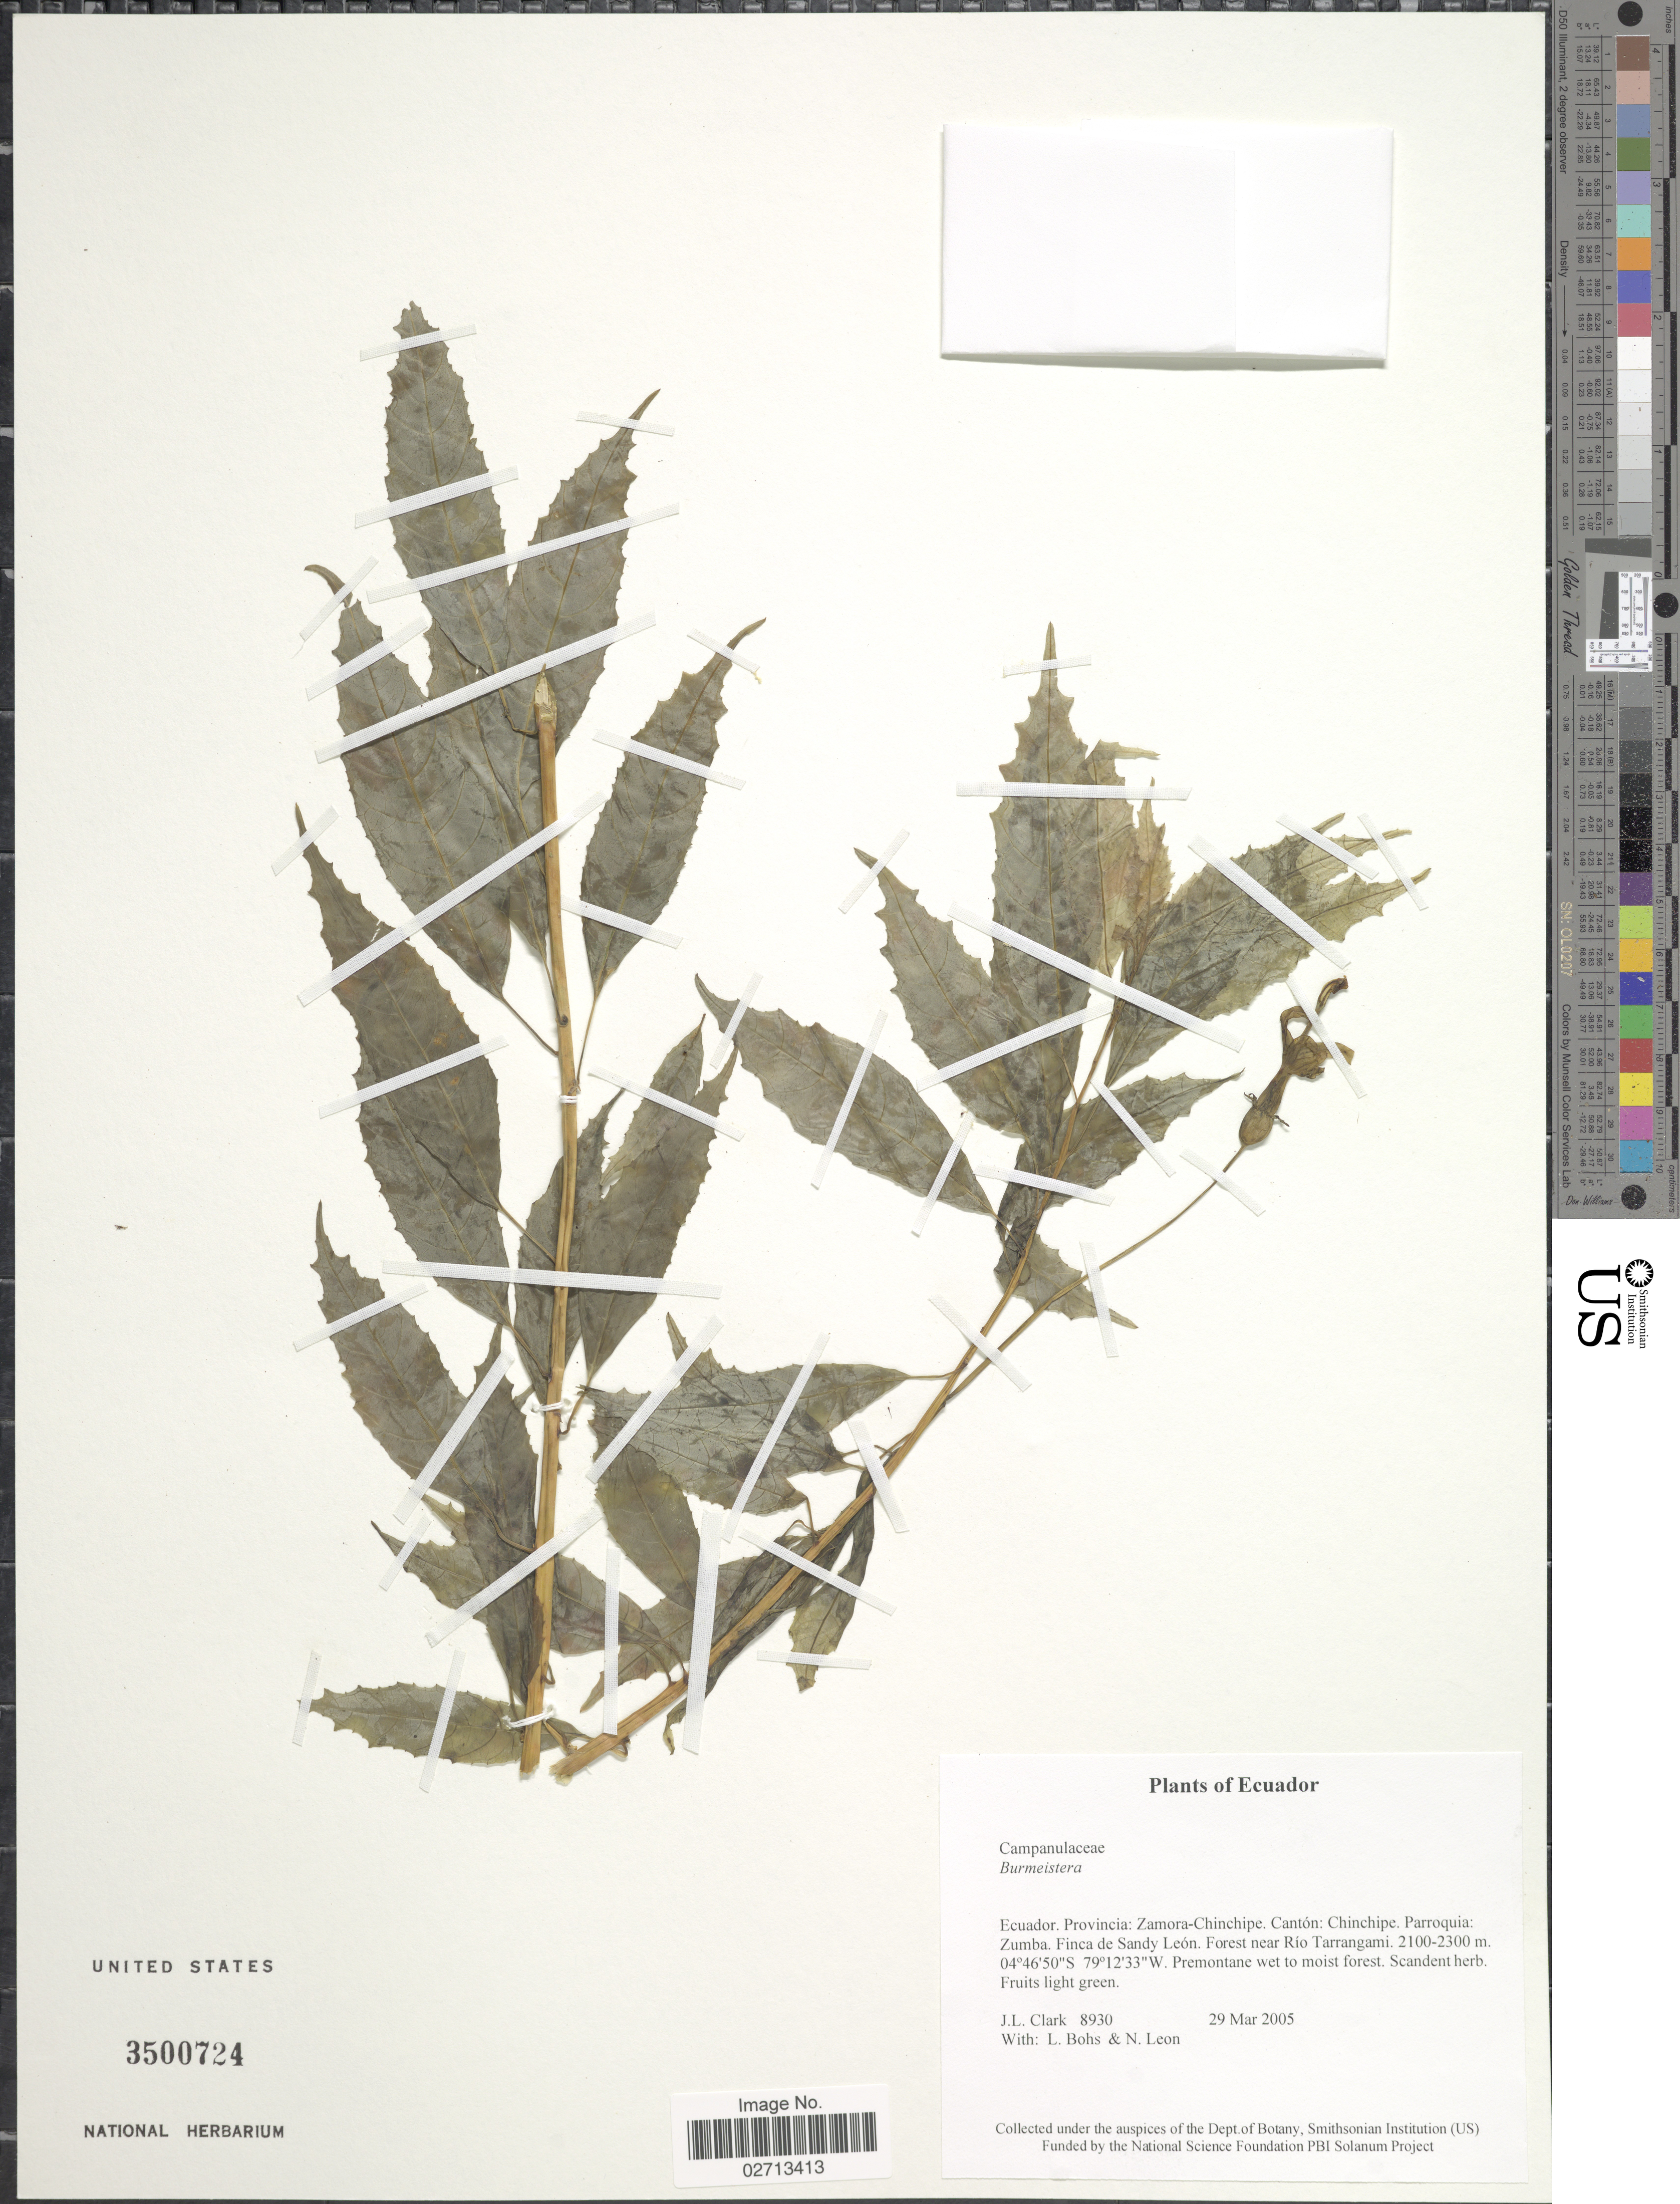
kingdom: Plantae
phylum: Tracheophyta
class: Magnoliopsida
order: Asterales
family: Campanulaceae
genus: Burmeistera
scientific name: Burmeistera sp.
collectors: J. L. Clark, L. A. Bohs & N. Leon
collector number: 8930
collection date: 2005-03-29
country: Ecuador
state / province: Zamora-Chinchipe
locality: Cantón: Chinchipe. Parroquia: Zumba. Finca de Sandy León. Forest near Río Tarrangami.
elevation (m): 2100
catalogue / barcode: US 3500724